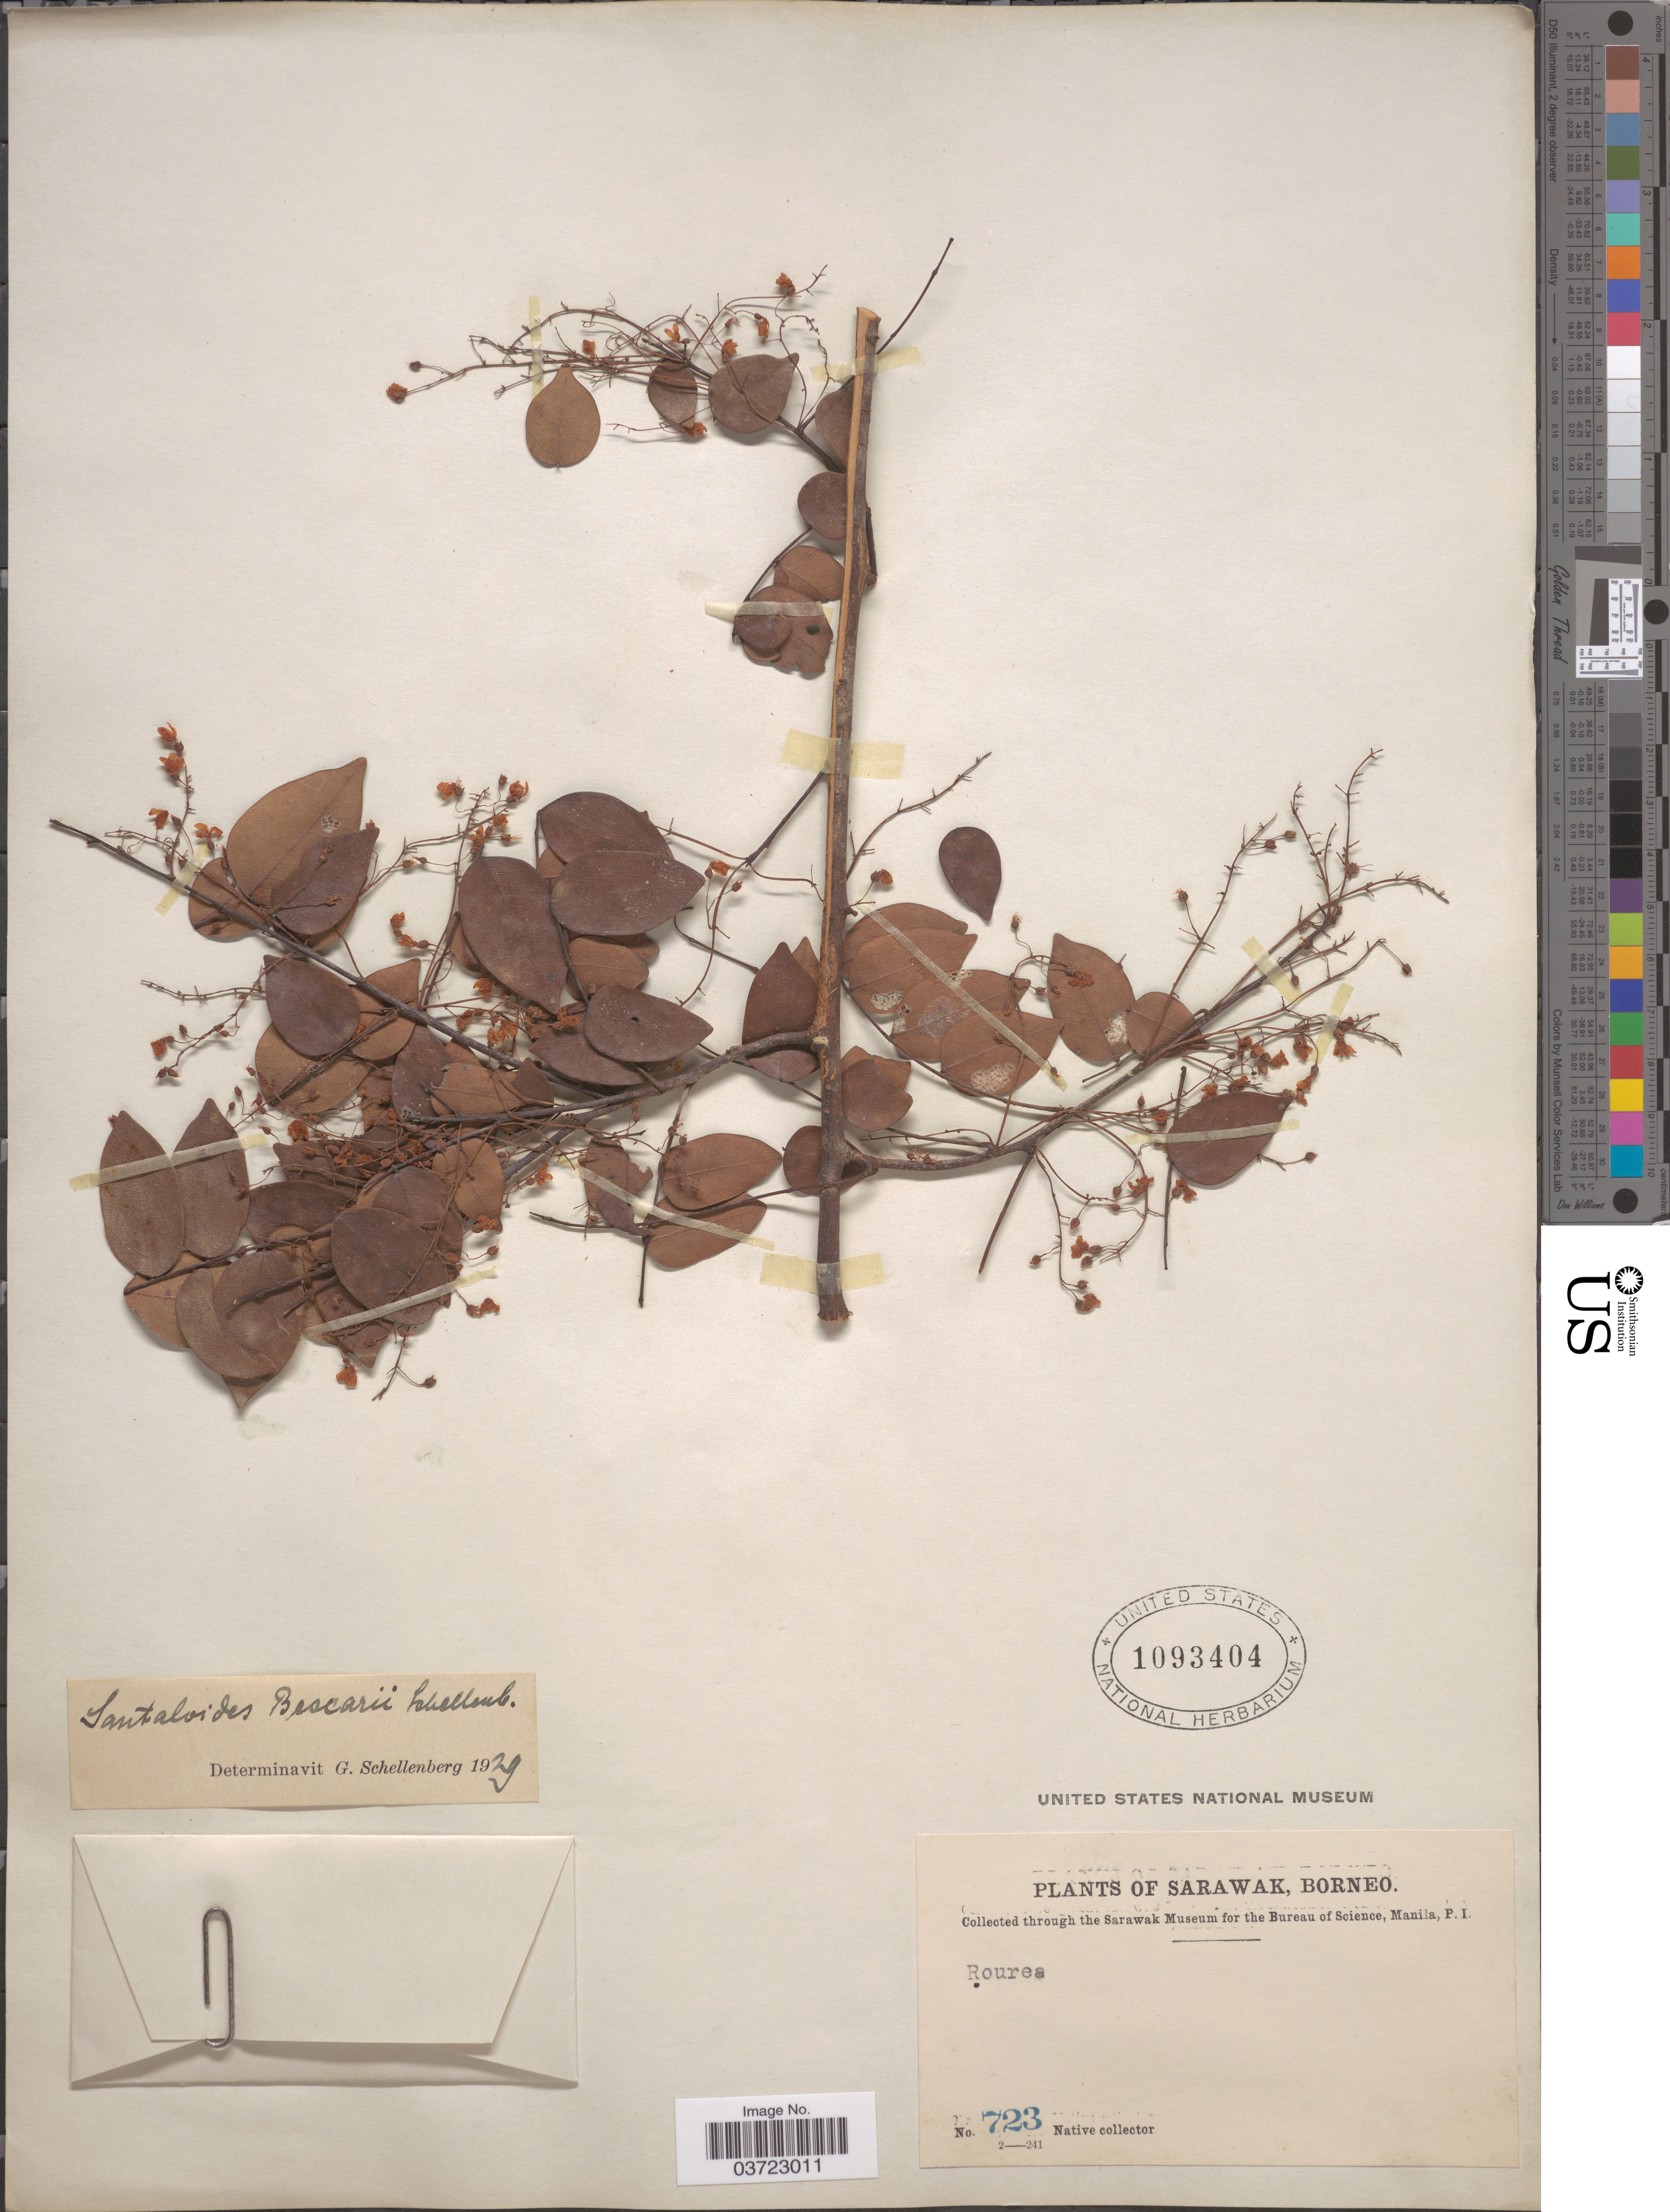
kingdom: Plantae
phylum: Tracheophyta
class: Magnoliopsida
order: Oxalidales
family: Connaraceae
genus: Rourea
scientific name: Rourea minor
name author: (Gaertn.) Leenh.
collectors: Native collector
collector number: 723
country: Malaysia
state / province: Sarawak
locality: Borneo.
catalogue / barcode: US 1093404